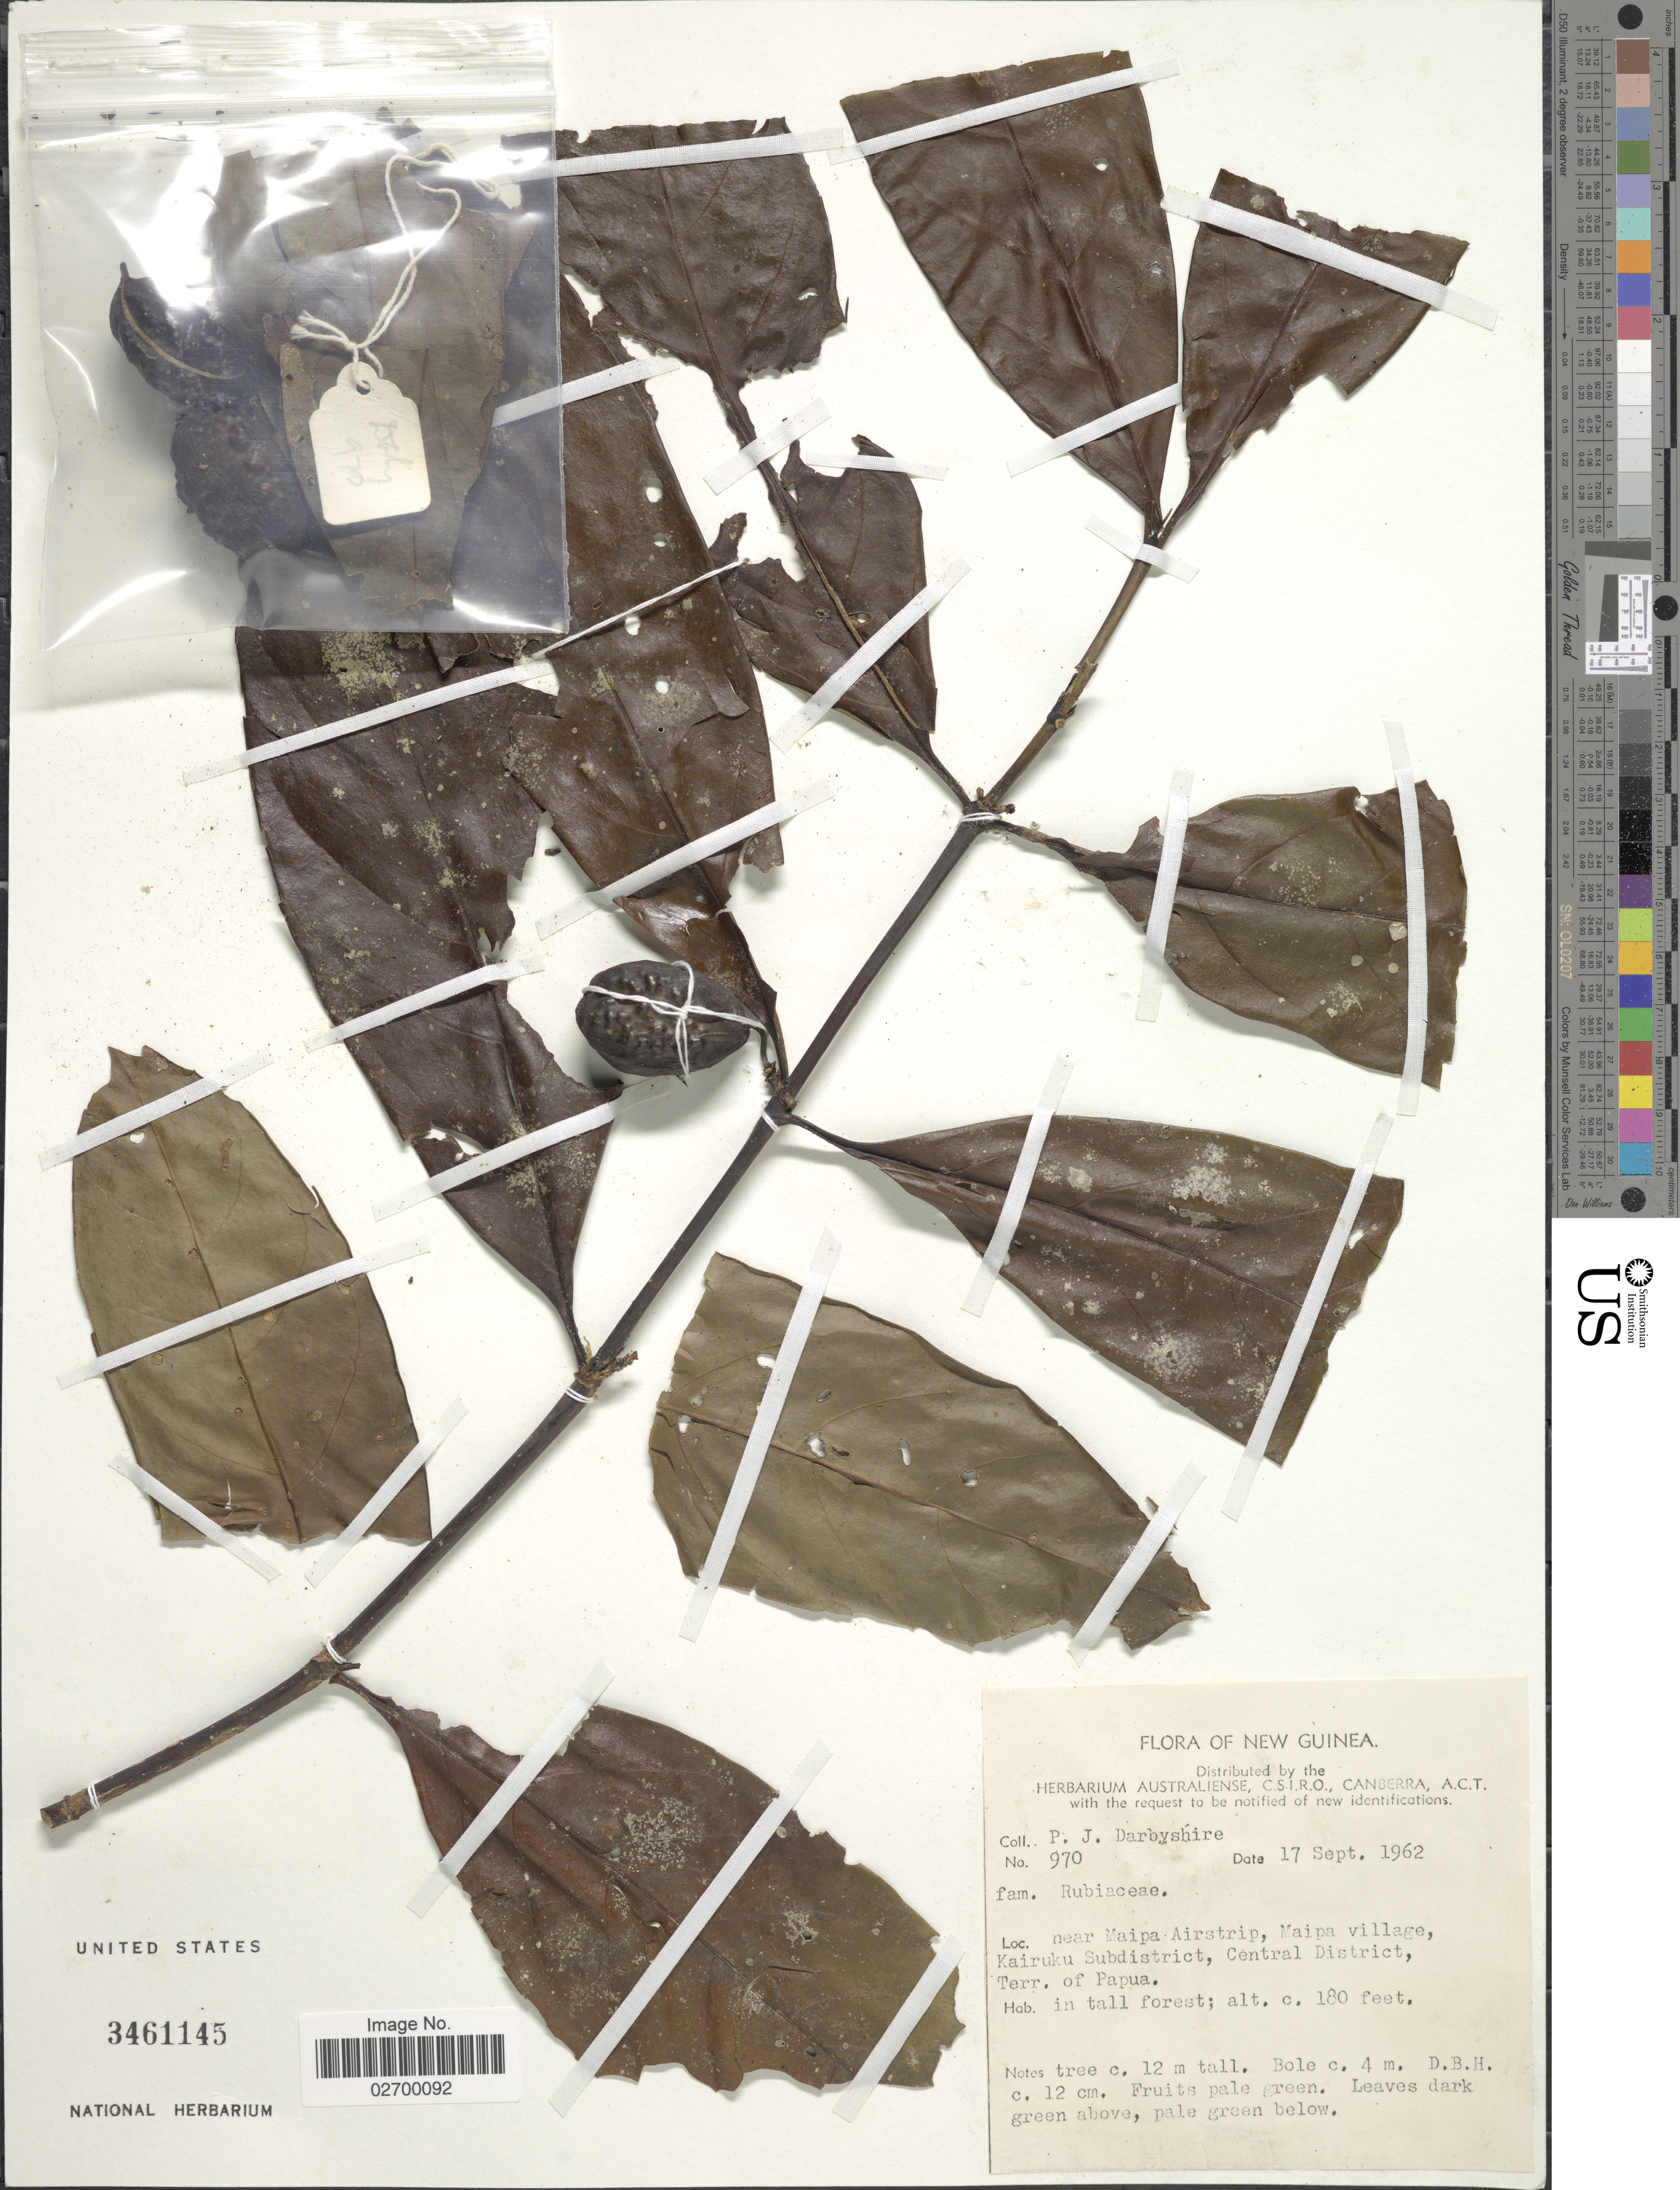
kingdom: Plantae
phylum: Tracheophyta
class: Magnoliopsida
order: Gentianales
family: Rubiaceae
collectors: P. Darbyshire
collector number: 970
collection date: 1962-09-17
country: Papua New Guinea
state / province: Central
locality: New Guinea. Near Maipa Airstrip, Maipa village, Kairuku Subdistrict, Terr. of Papua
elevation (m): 55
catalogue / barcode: US 3461145